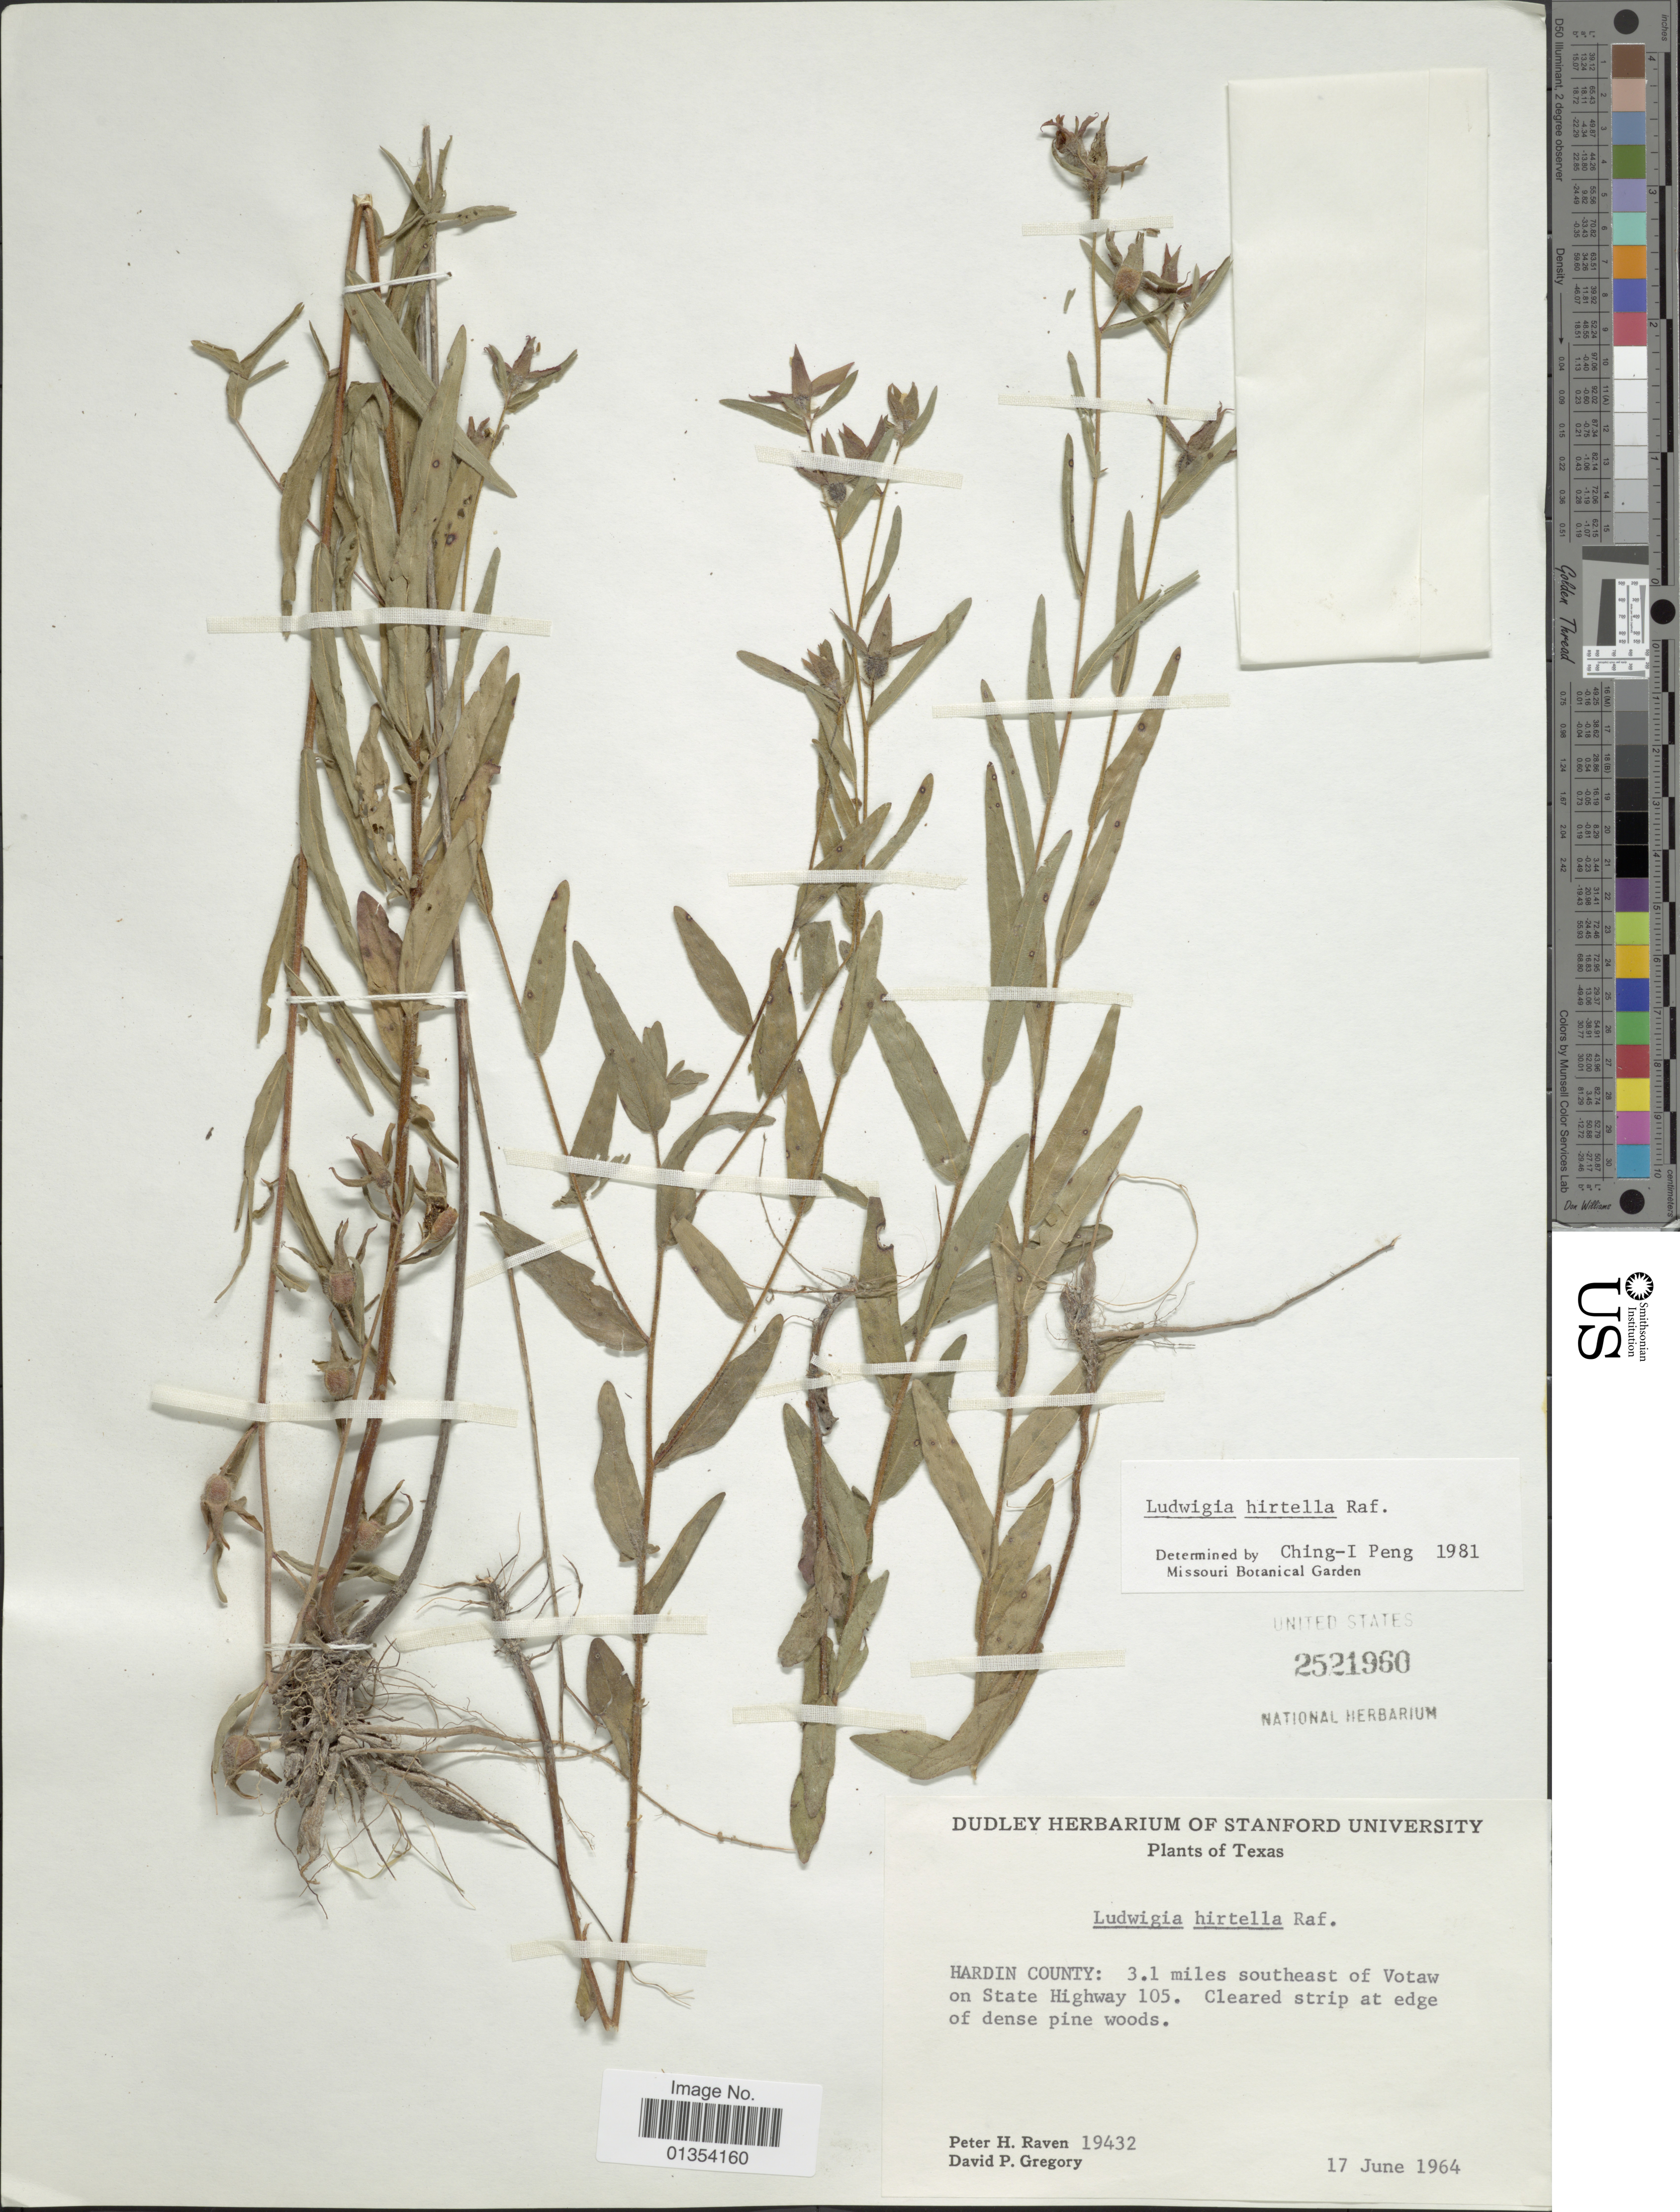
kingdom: Plantae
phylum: Tracheophyta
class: Magnoliopsida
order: Myrtales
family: Onagraceae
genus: Ludwigia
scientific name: Ludwigia hirtella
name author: Raf.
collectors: P. Raven & D. Gregory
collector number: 19432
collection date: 1964-06-17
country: United States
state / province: Texas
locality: Hardin County: 3.1 miles southeast of Votaw on State Highway 105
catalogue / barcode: US 2521960